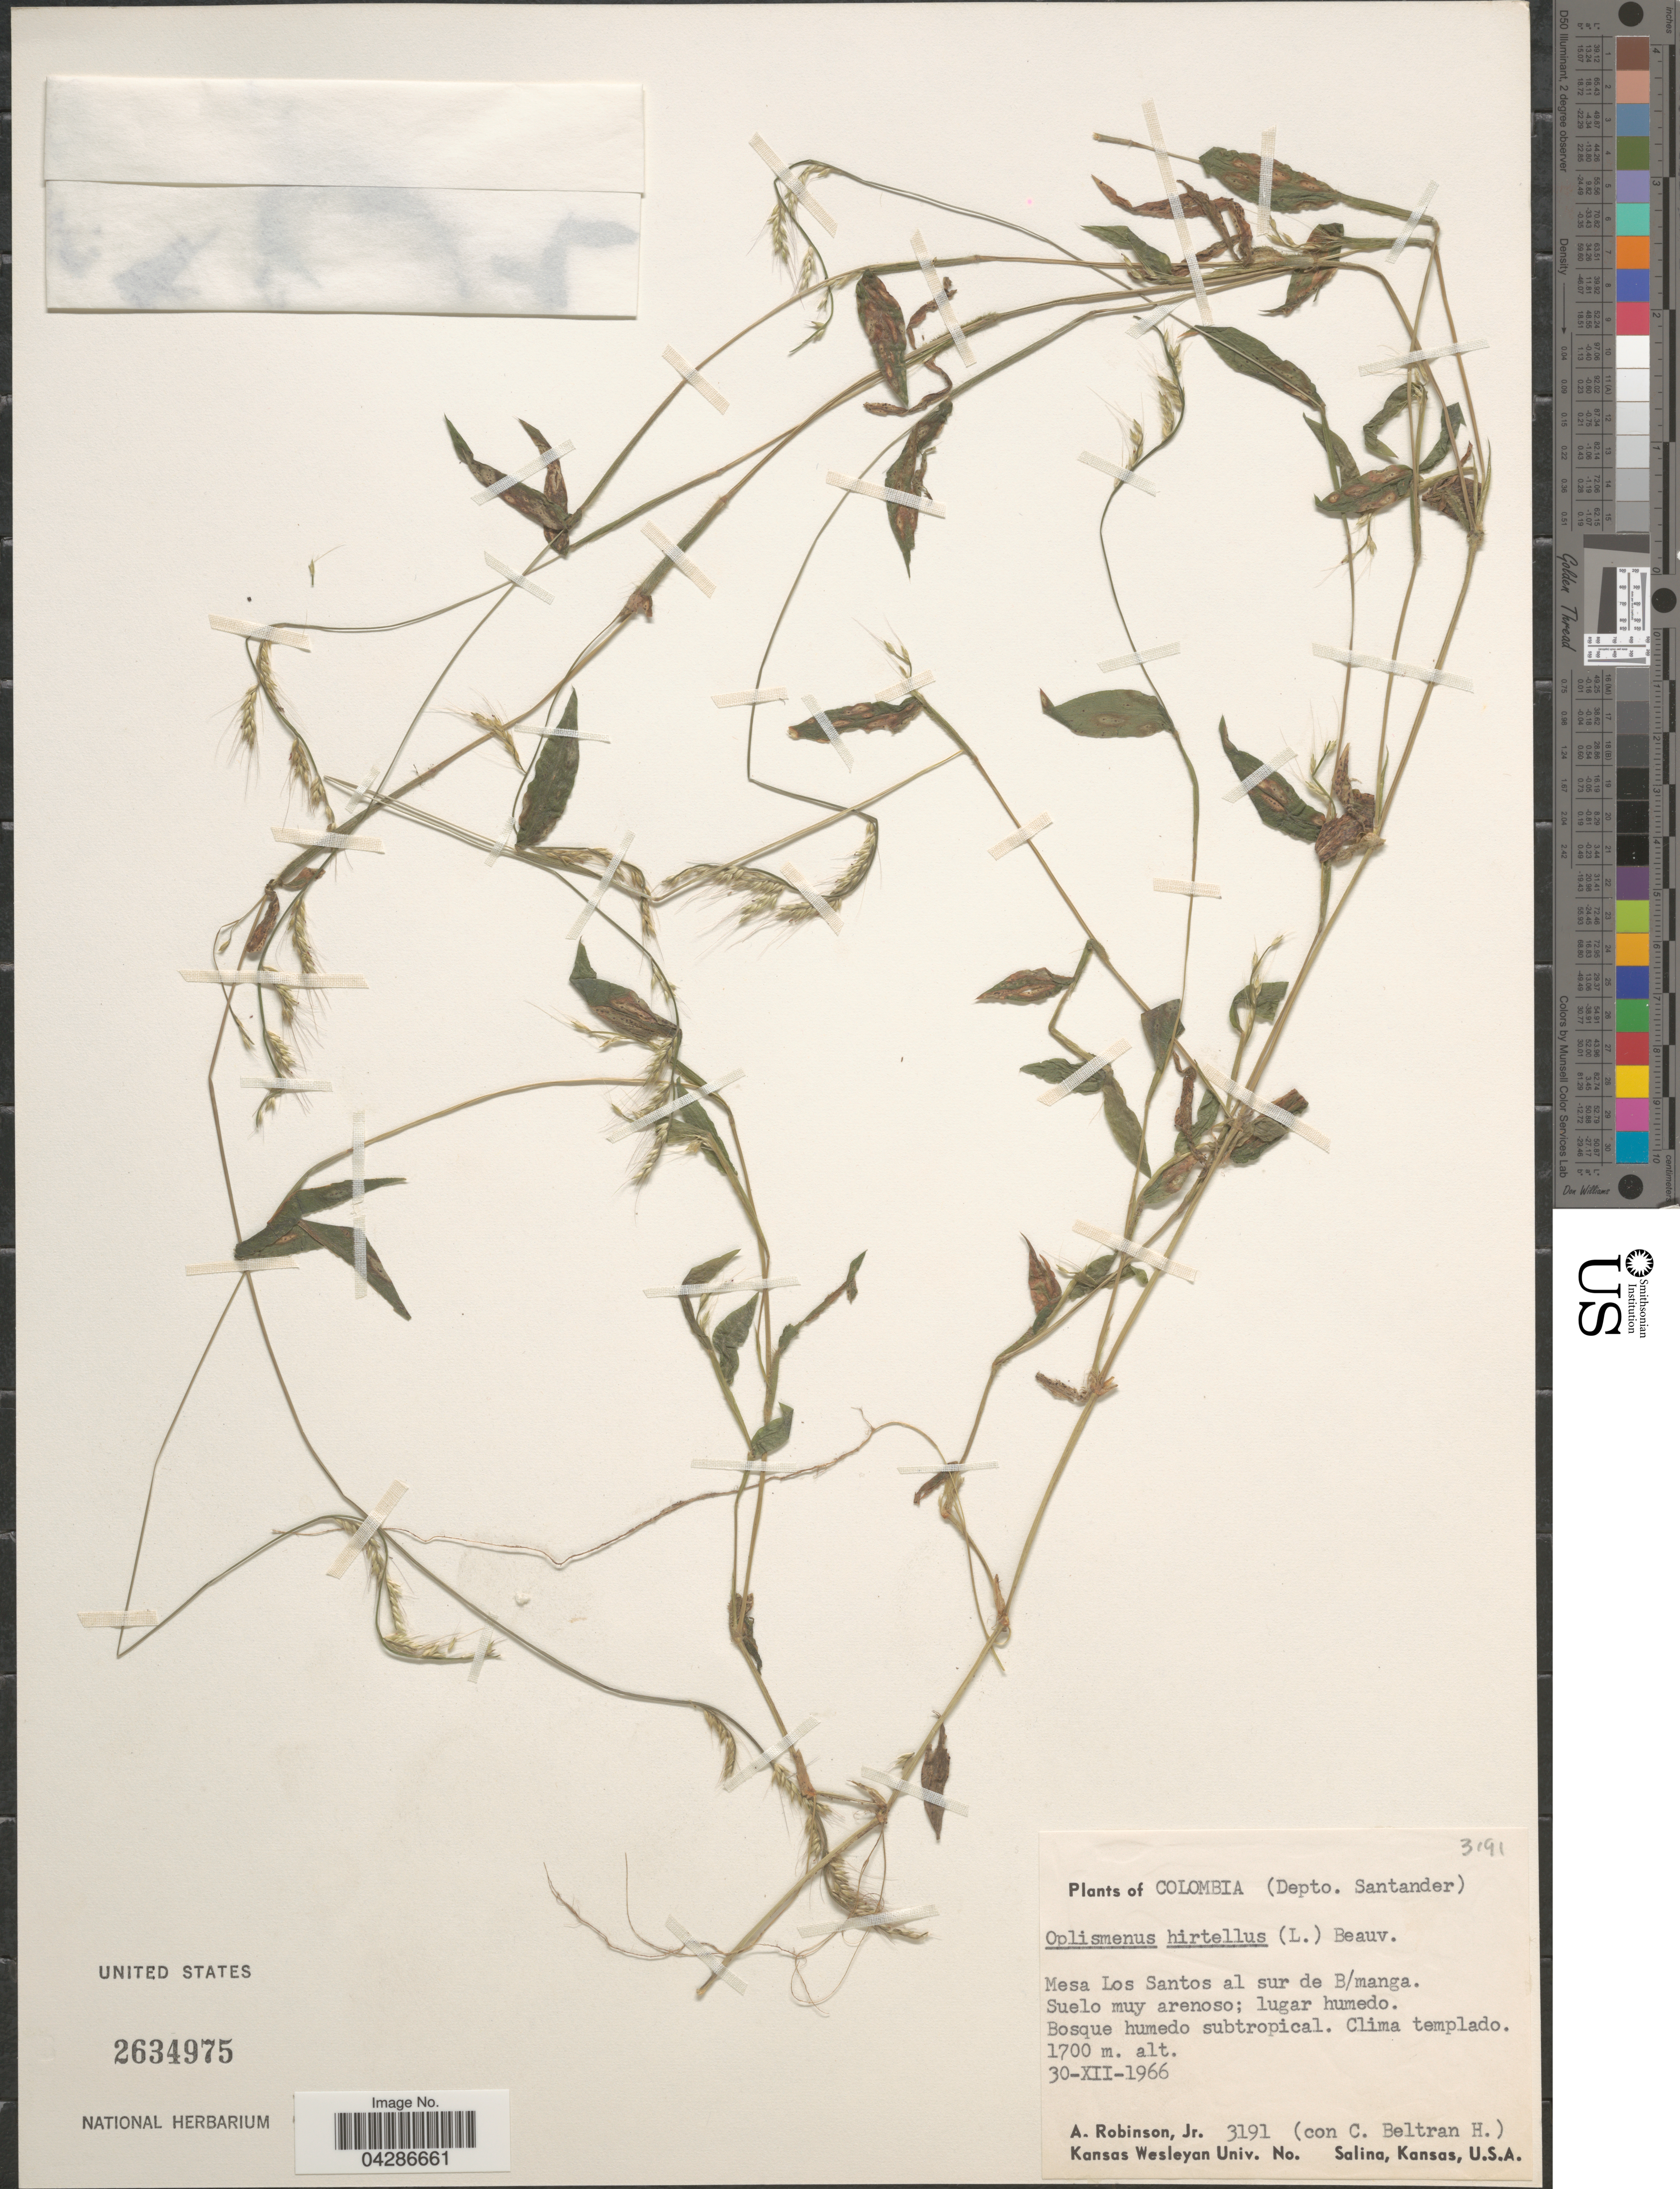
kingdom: Plantae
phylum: Tracheophyta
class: Liliopsida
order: Poales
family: Poaceae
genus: Oplismenus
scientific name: Oplismenus hirtellus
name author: (L.) P. Beauv.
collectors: A. Robinson & C. Beltran H.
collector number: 3191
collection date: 1966-12-30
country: Colombia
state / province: Santander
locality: Depto. Santander. Mesa Los Santos al sur de B/manga.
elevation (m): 1700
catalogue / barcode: US 2634975